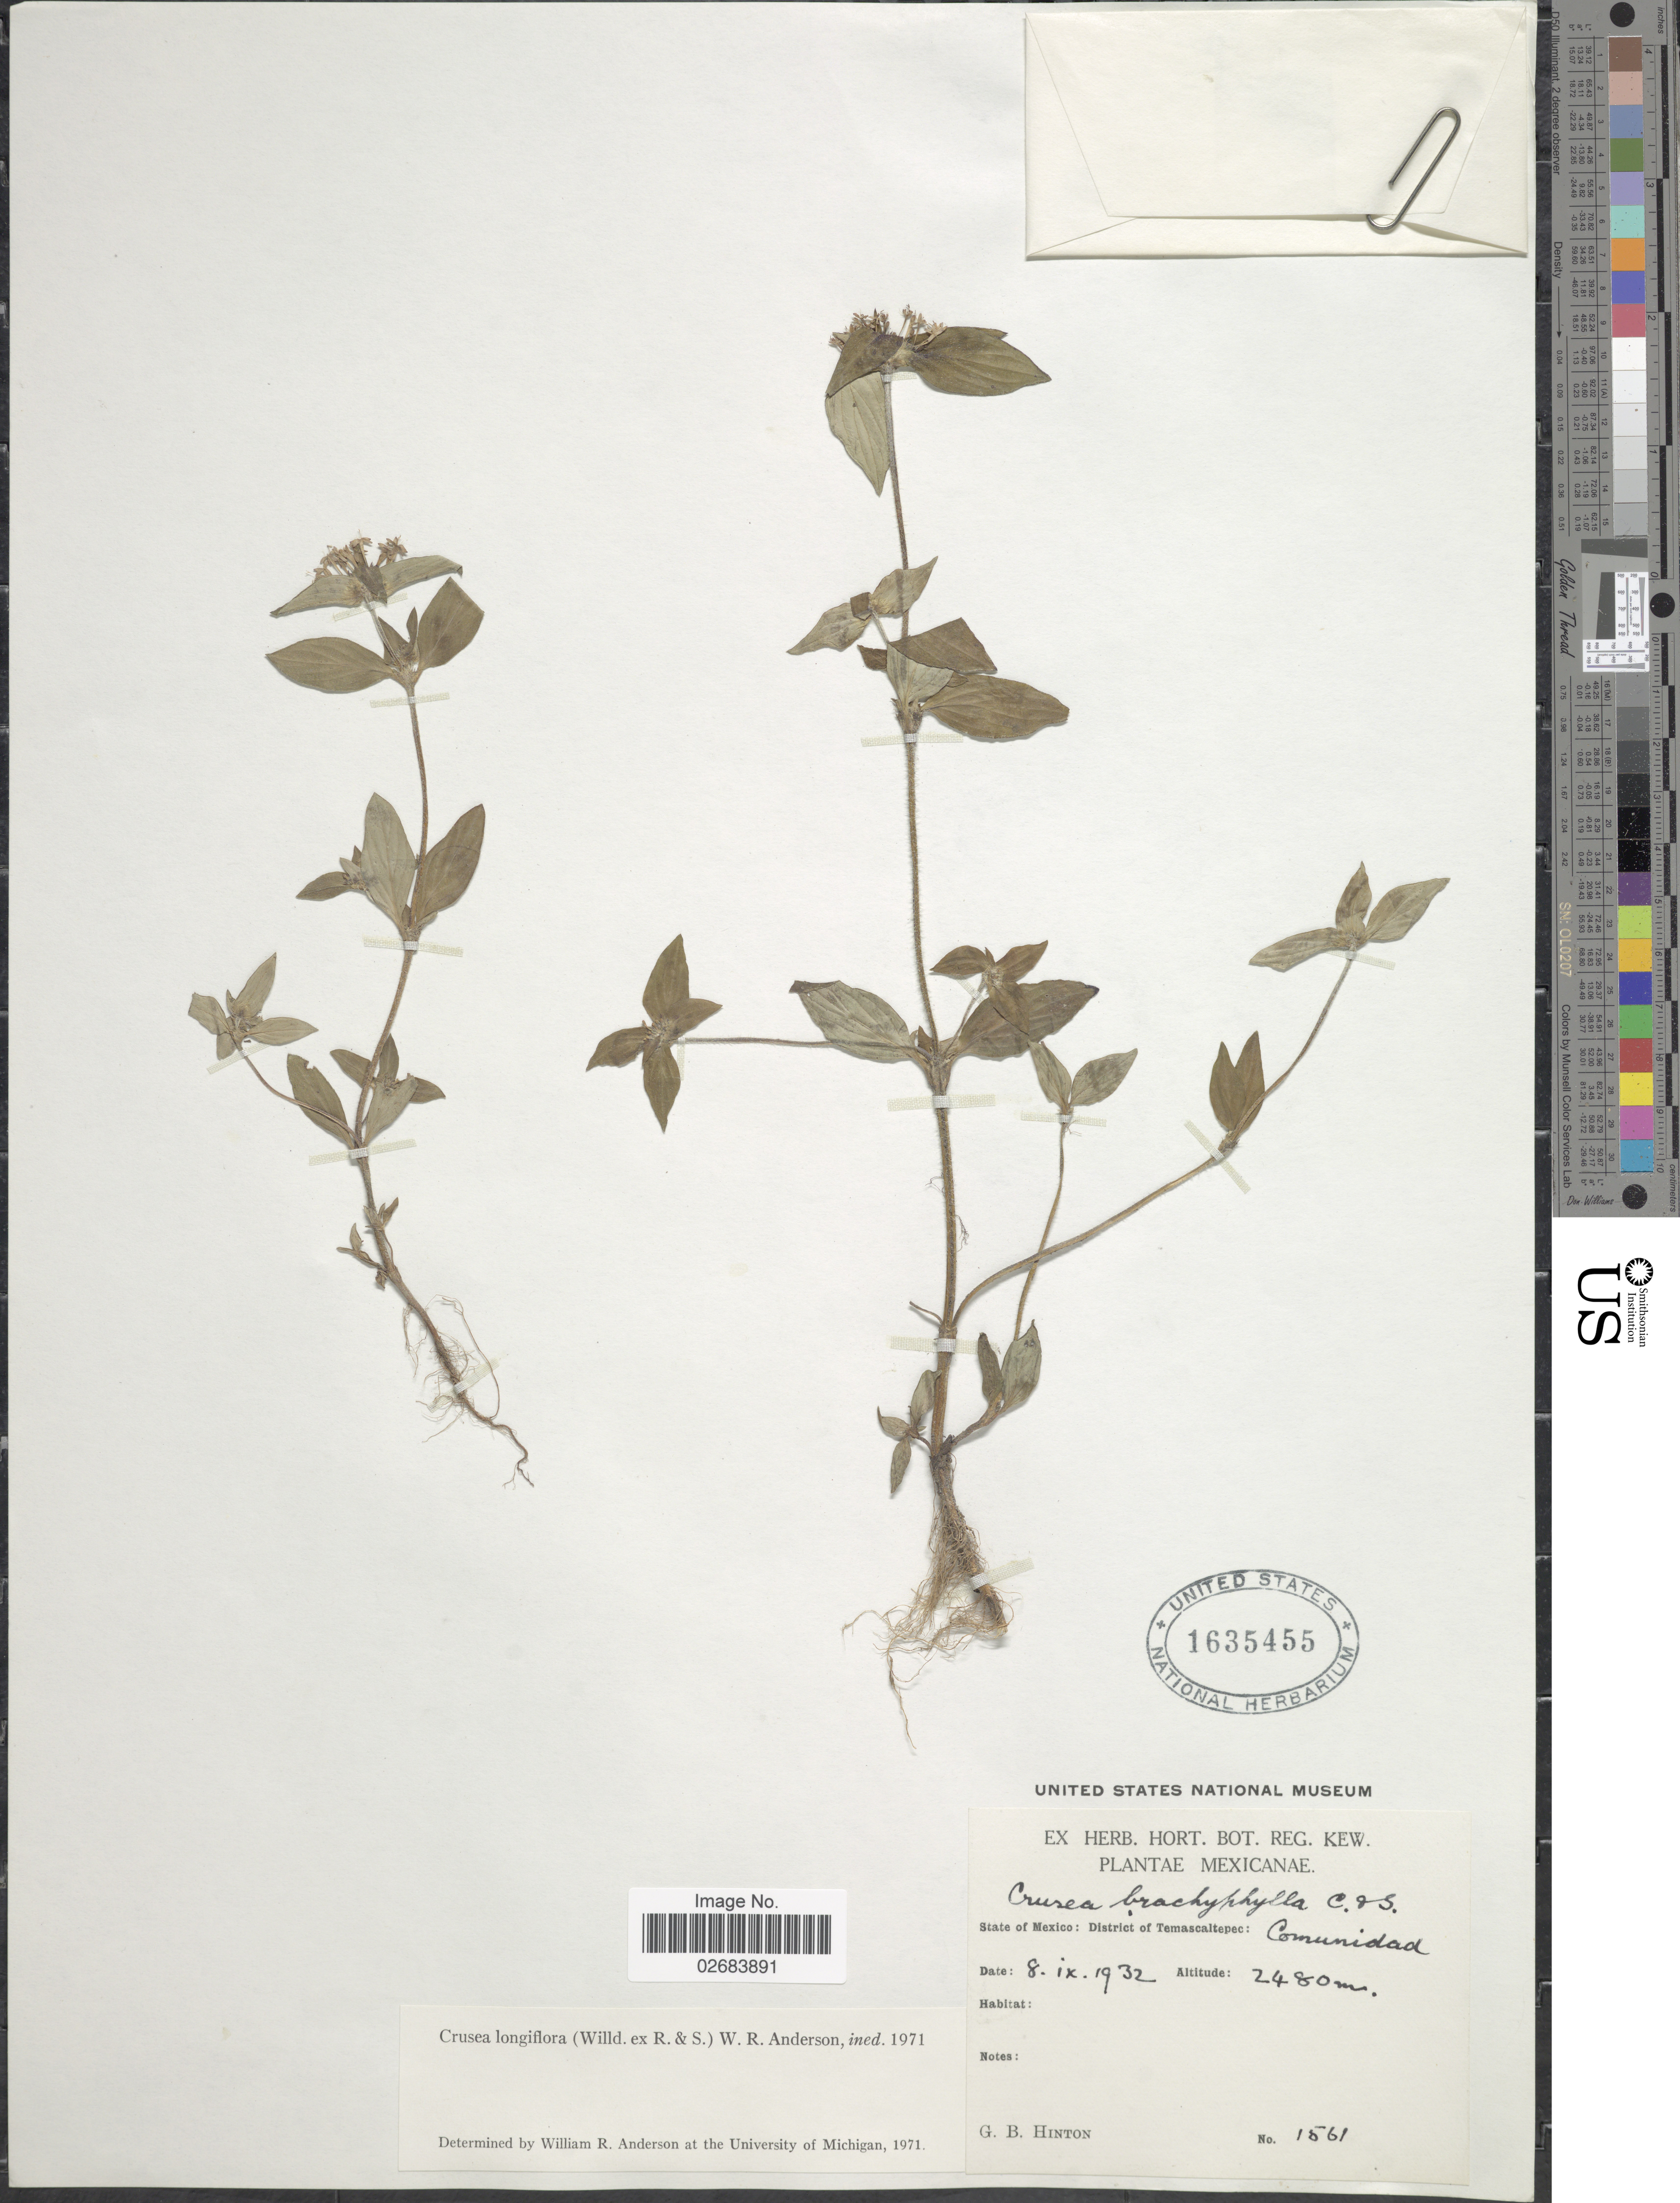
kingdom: Plantae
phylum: Tracheophyta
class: Magnoliopsida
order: Gentianales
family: Rubiaceae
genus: Crusea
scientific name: Crusea longiflora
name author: (Willd. ex Roem. & Schult.) W.R. Anderson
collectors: G. B. Hinton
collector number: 1561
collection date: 1932-09-08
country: Mexico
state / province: México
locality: Mexicanae, District of Temascaltepec: Comunidad.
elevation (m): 2480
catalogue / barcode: US 1635455